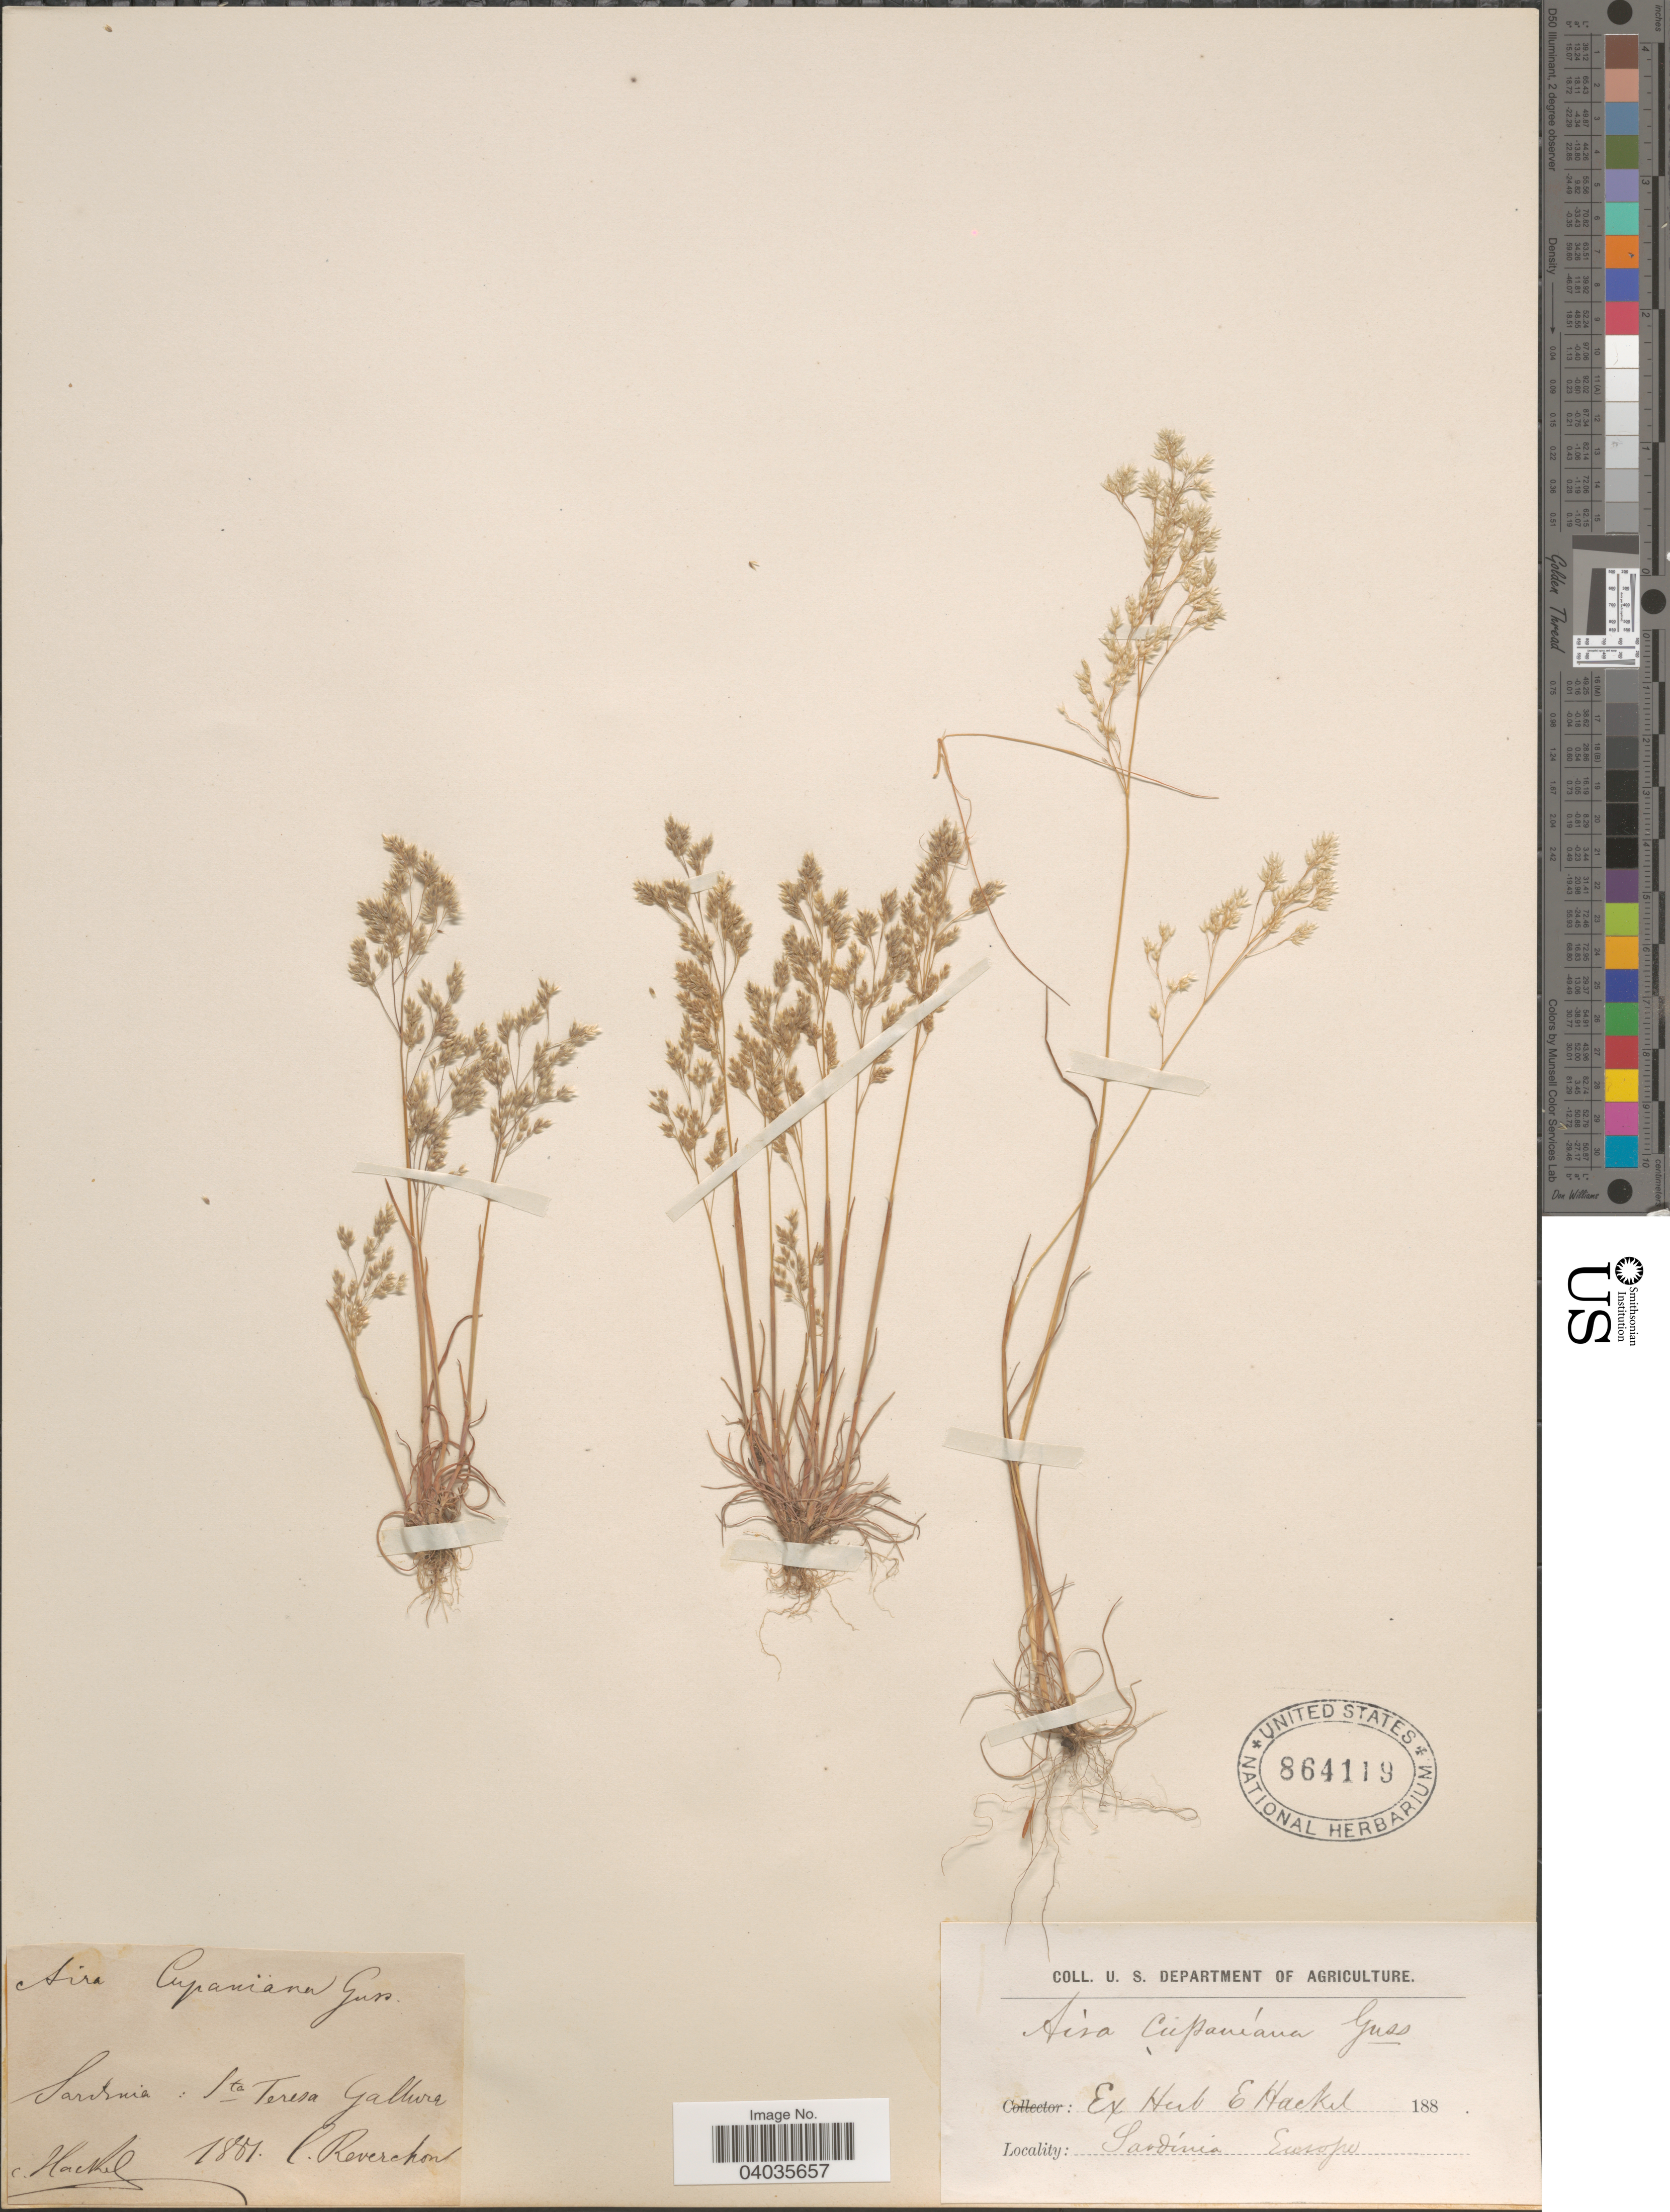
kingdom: Plantae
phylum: Tracheophyta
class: Liliopsida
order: Poales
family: Poaceae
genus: Aira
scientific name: Aira cupaniana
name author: Gussone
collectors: -. Reverchon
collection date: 1881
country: Italy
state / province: Sardegna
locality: Sardinia : Sta Teresa Gallura. [interpreted] Europe.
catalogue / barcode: US 864119